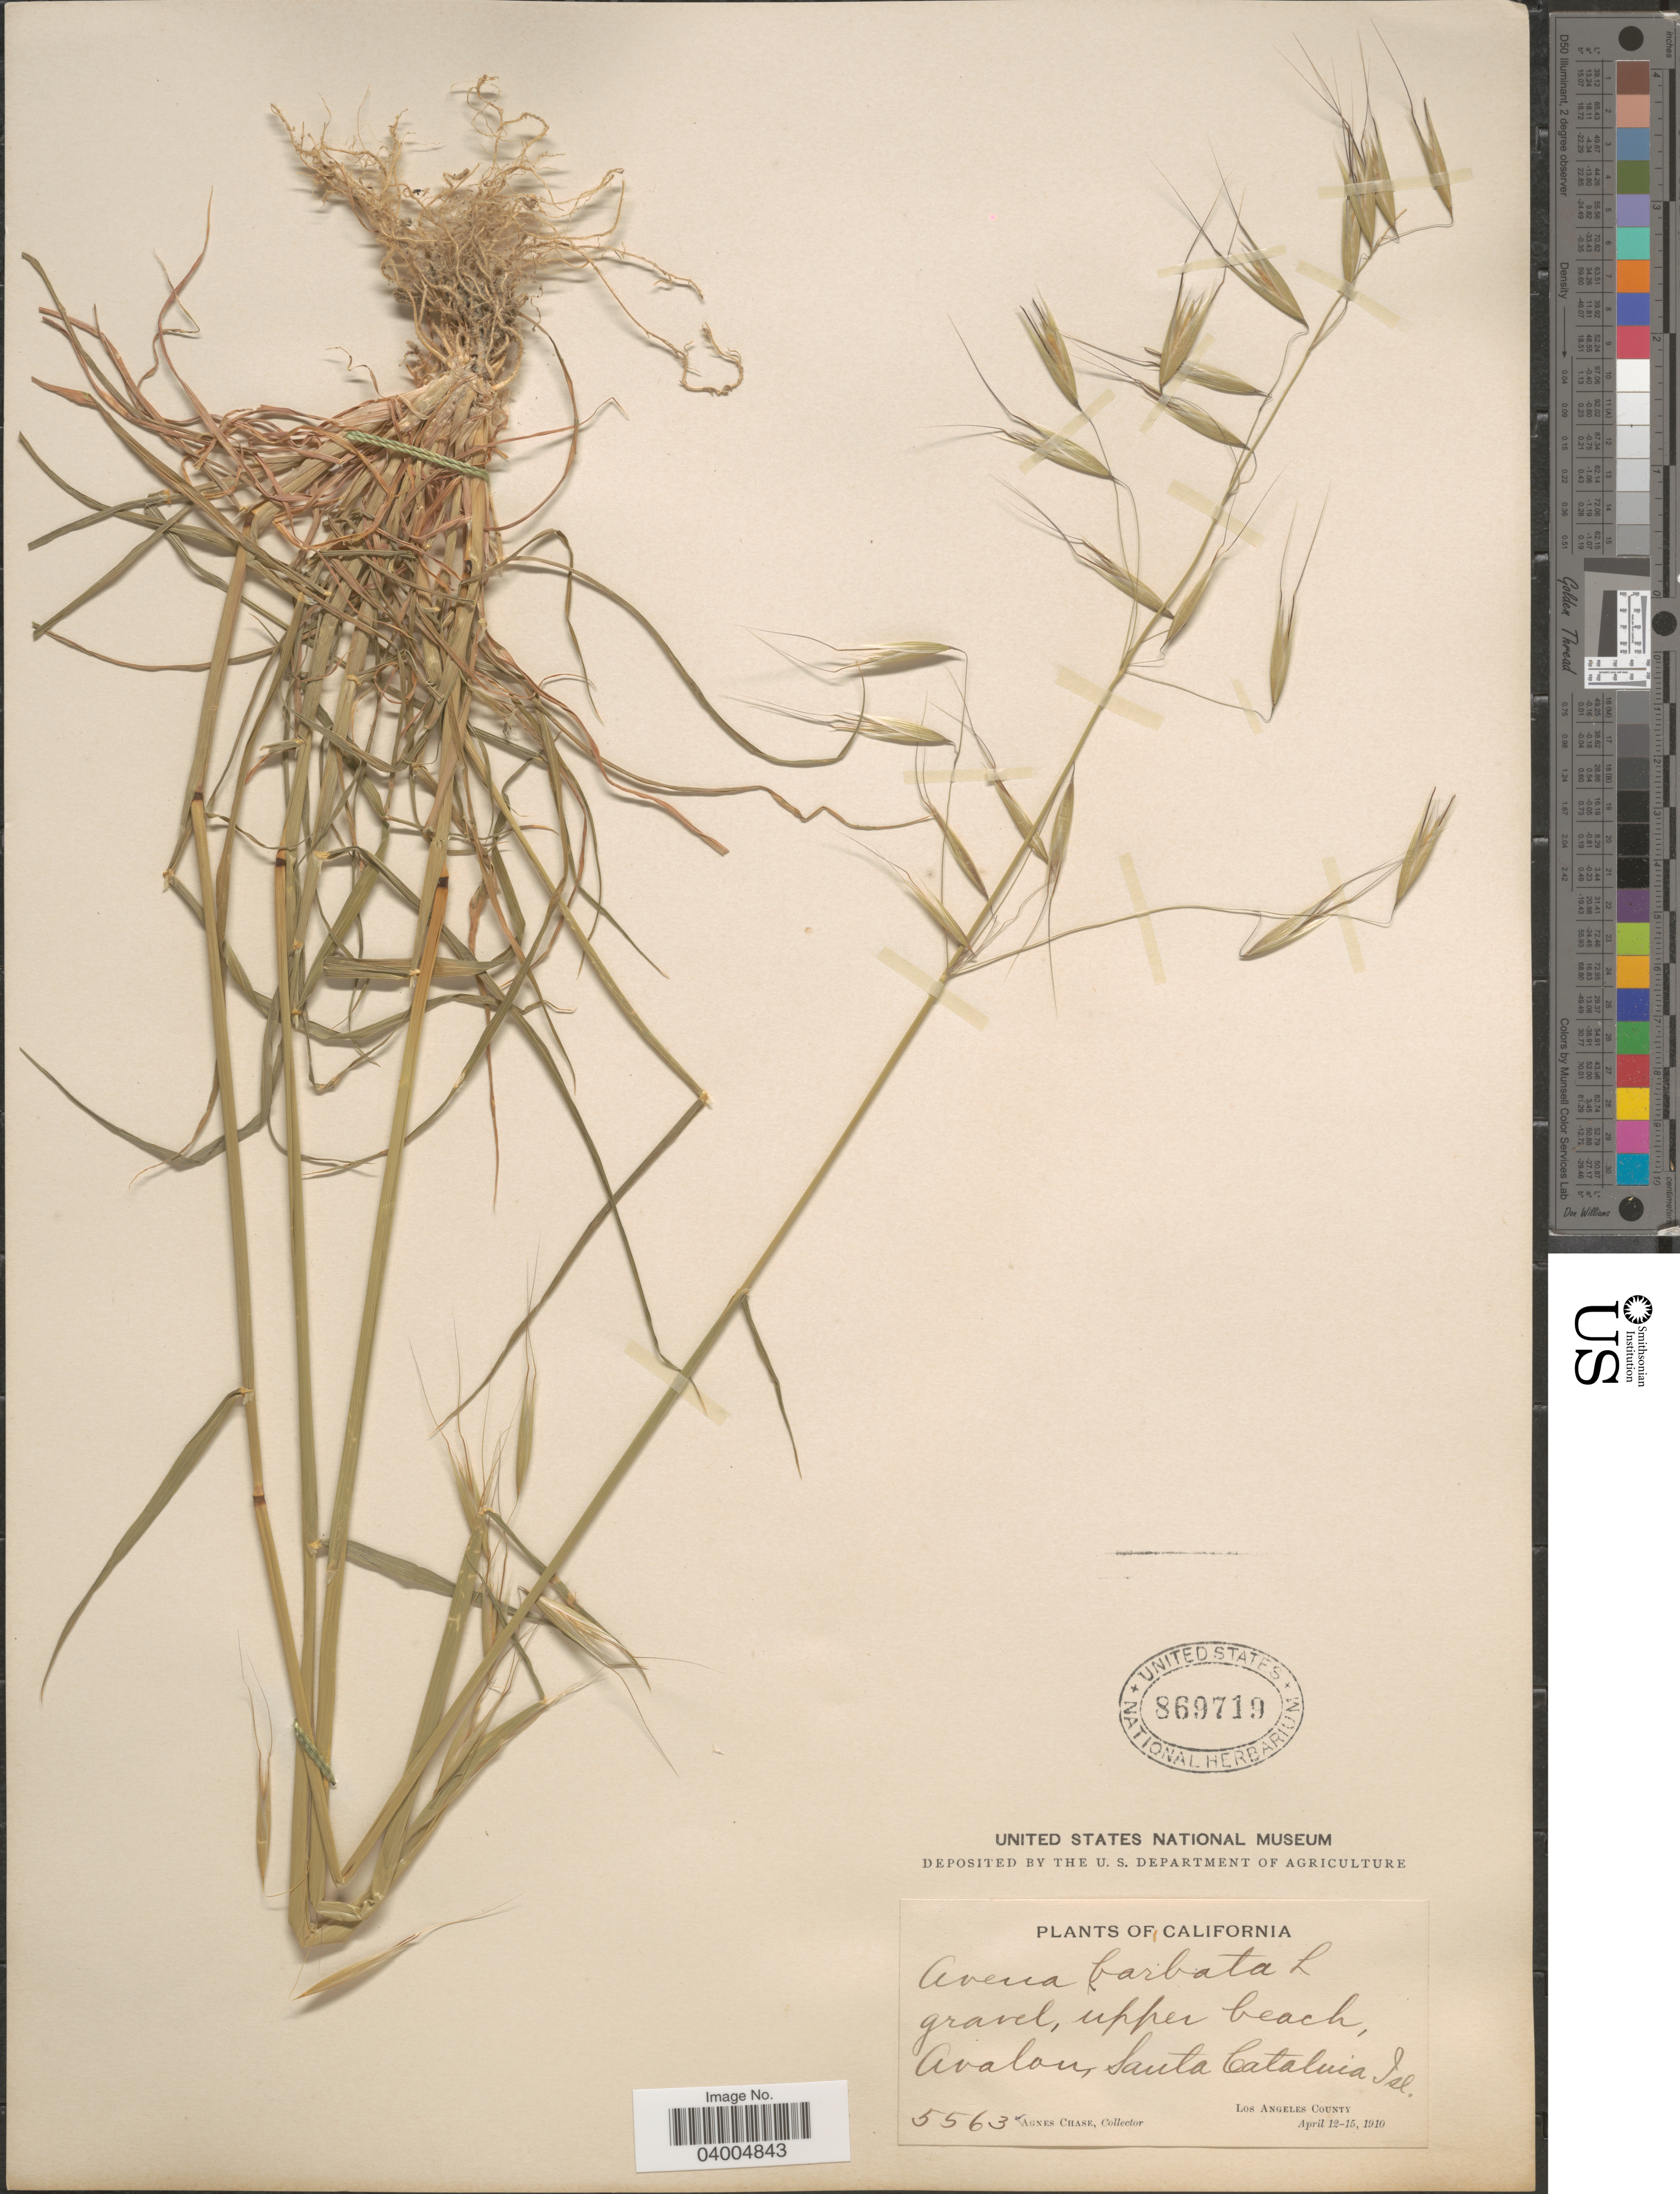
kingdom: Plantae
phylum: Tracheophyta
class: Liliopsida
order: Poales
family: Poaceae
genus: Avena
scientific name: Avena barbata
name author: Pott ex Link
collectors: A. Chase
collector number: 5563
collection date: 1910-04-12/1910-04-15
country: United States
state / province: California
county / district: Los Angeles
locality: Gravel, upper beach, Avalon, Santa Catalina Isl. Los Angeles County.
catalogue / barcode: US 869719